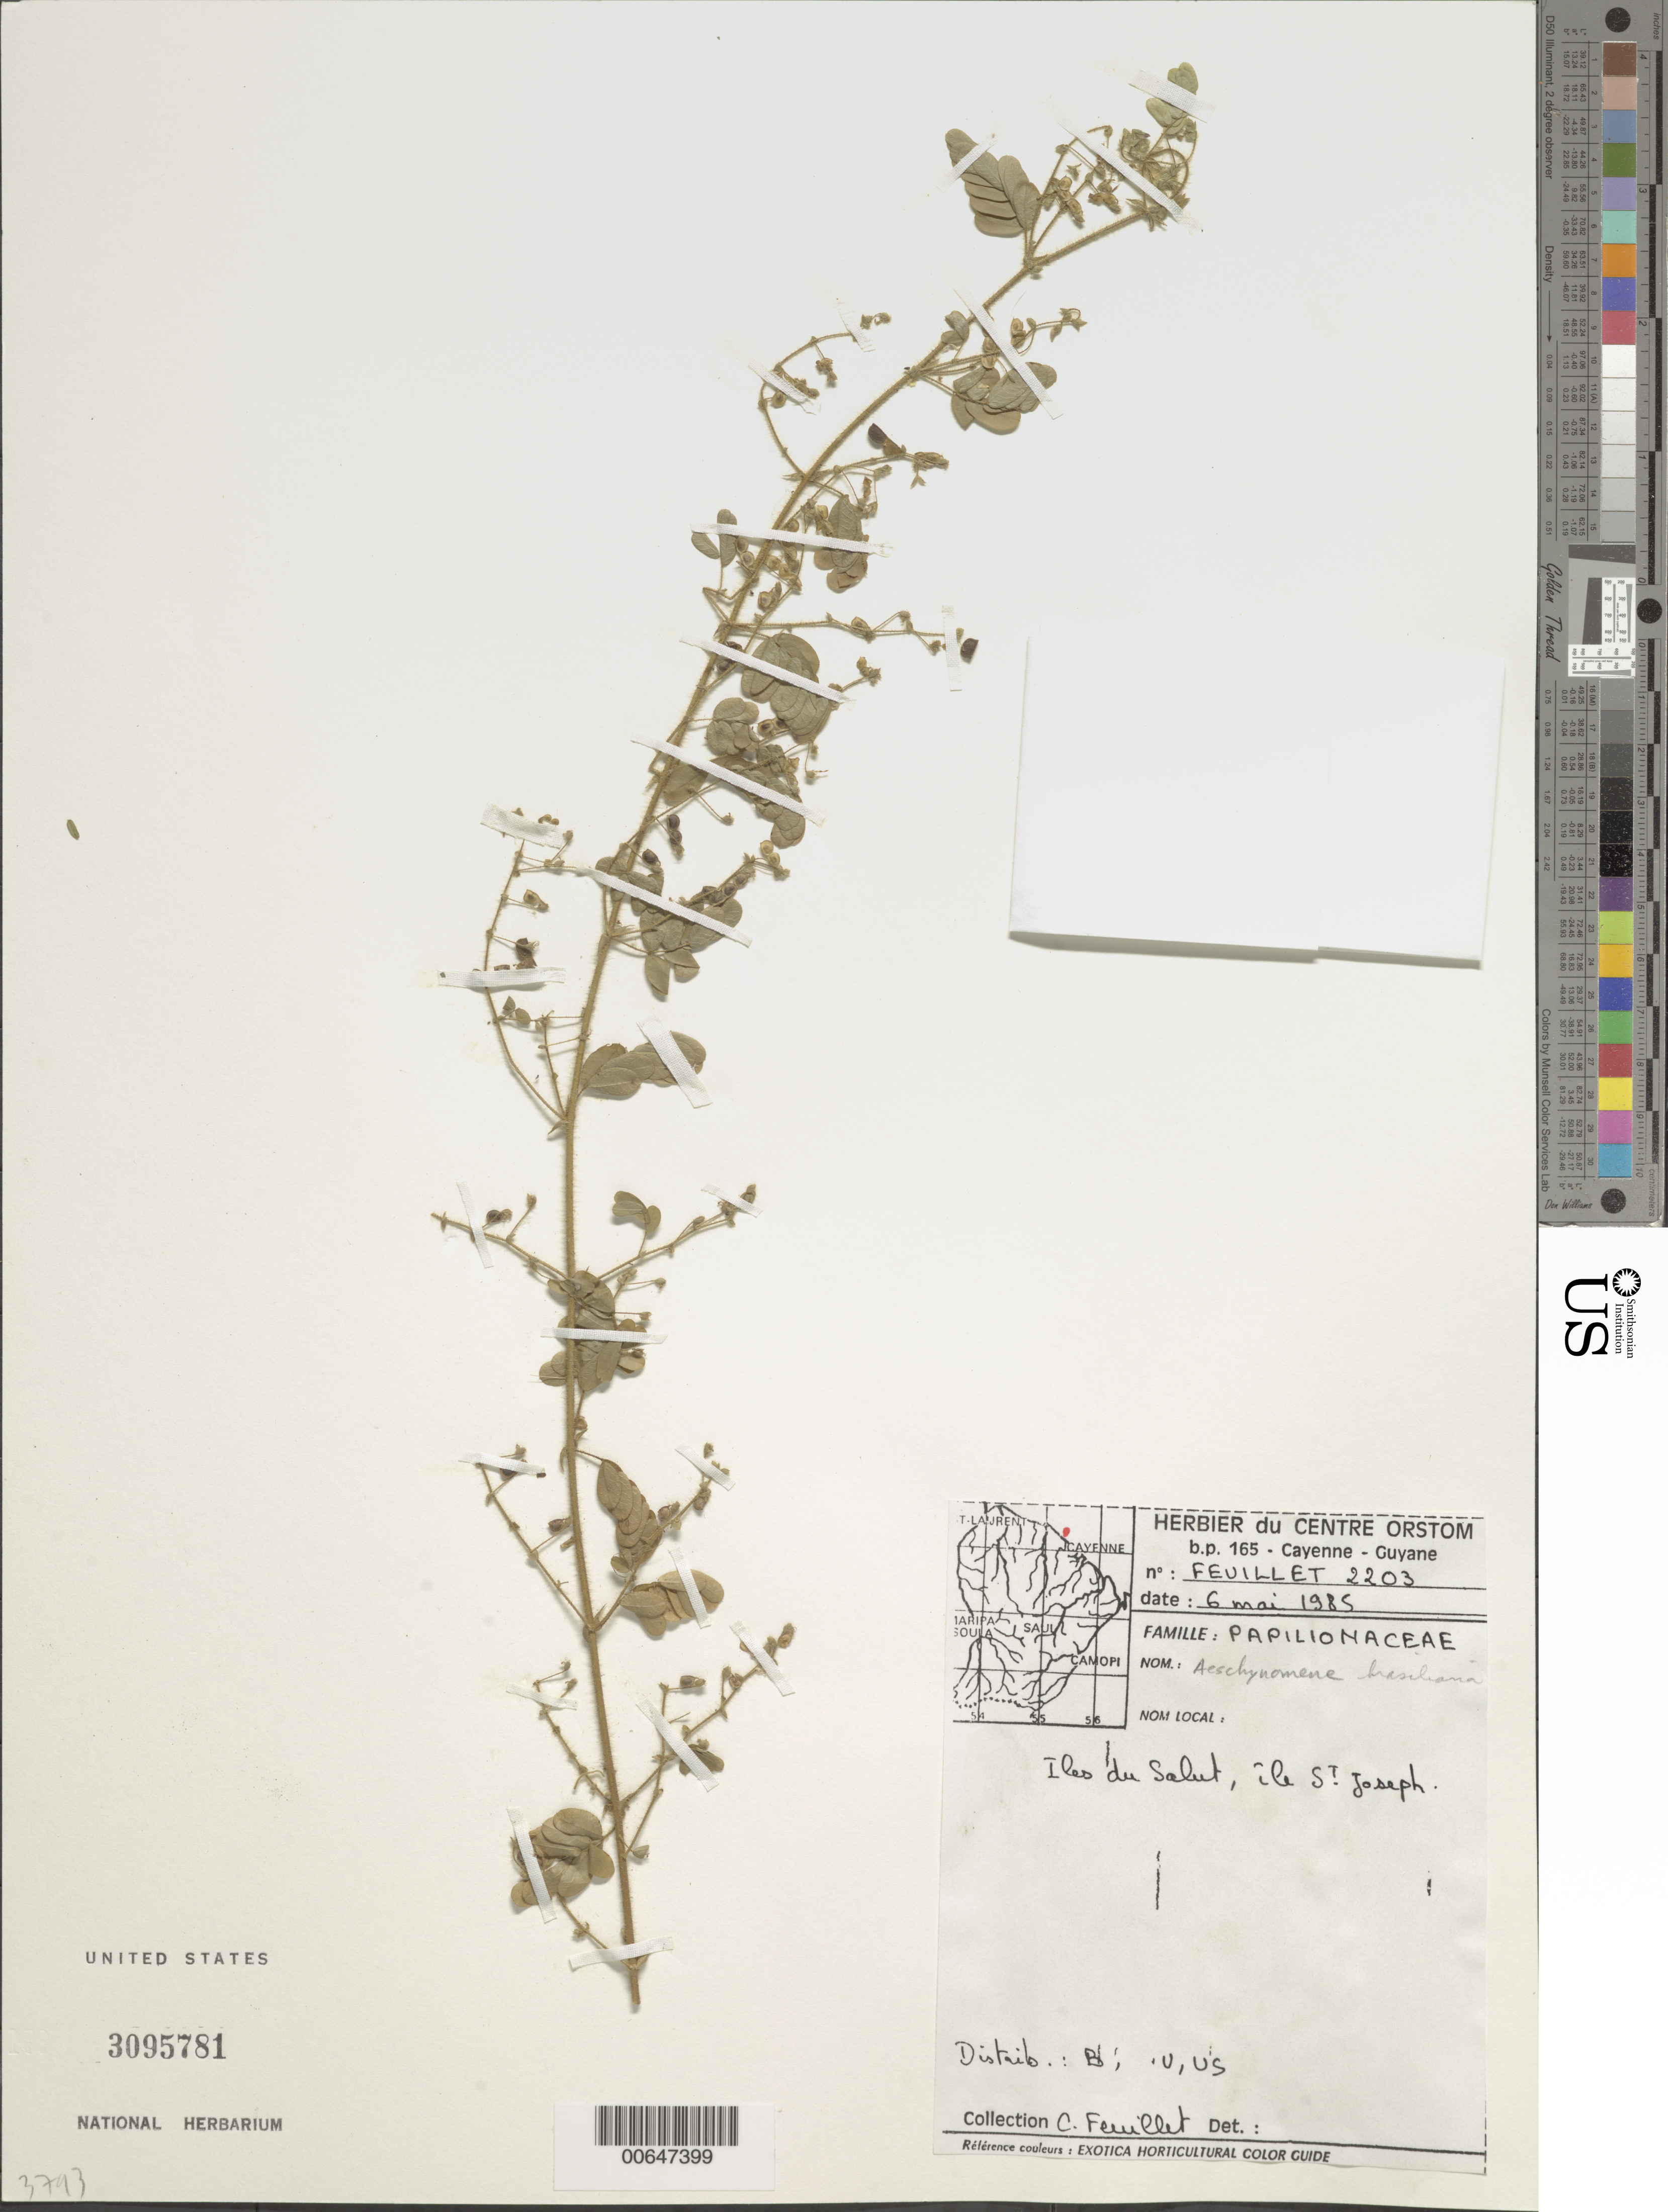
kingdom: Plantae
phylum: Tracheophyta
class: Magnoliopsida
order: Fabales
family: Fabaceae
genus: Aeschynomene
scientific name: Aeschynomene brasiliana var. brasiliana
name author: (Poir.) DC.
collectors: C. Feuillet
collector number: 2203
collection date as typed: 6-May-85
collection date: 1985-05-06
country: French Guiana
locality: Iles du Salut, Ile St. Joseph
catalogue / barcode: US 3095781